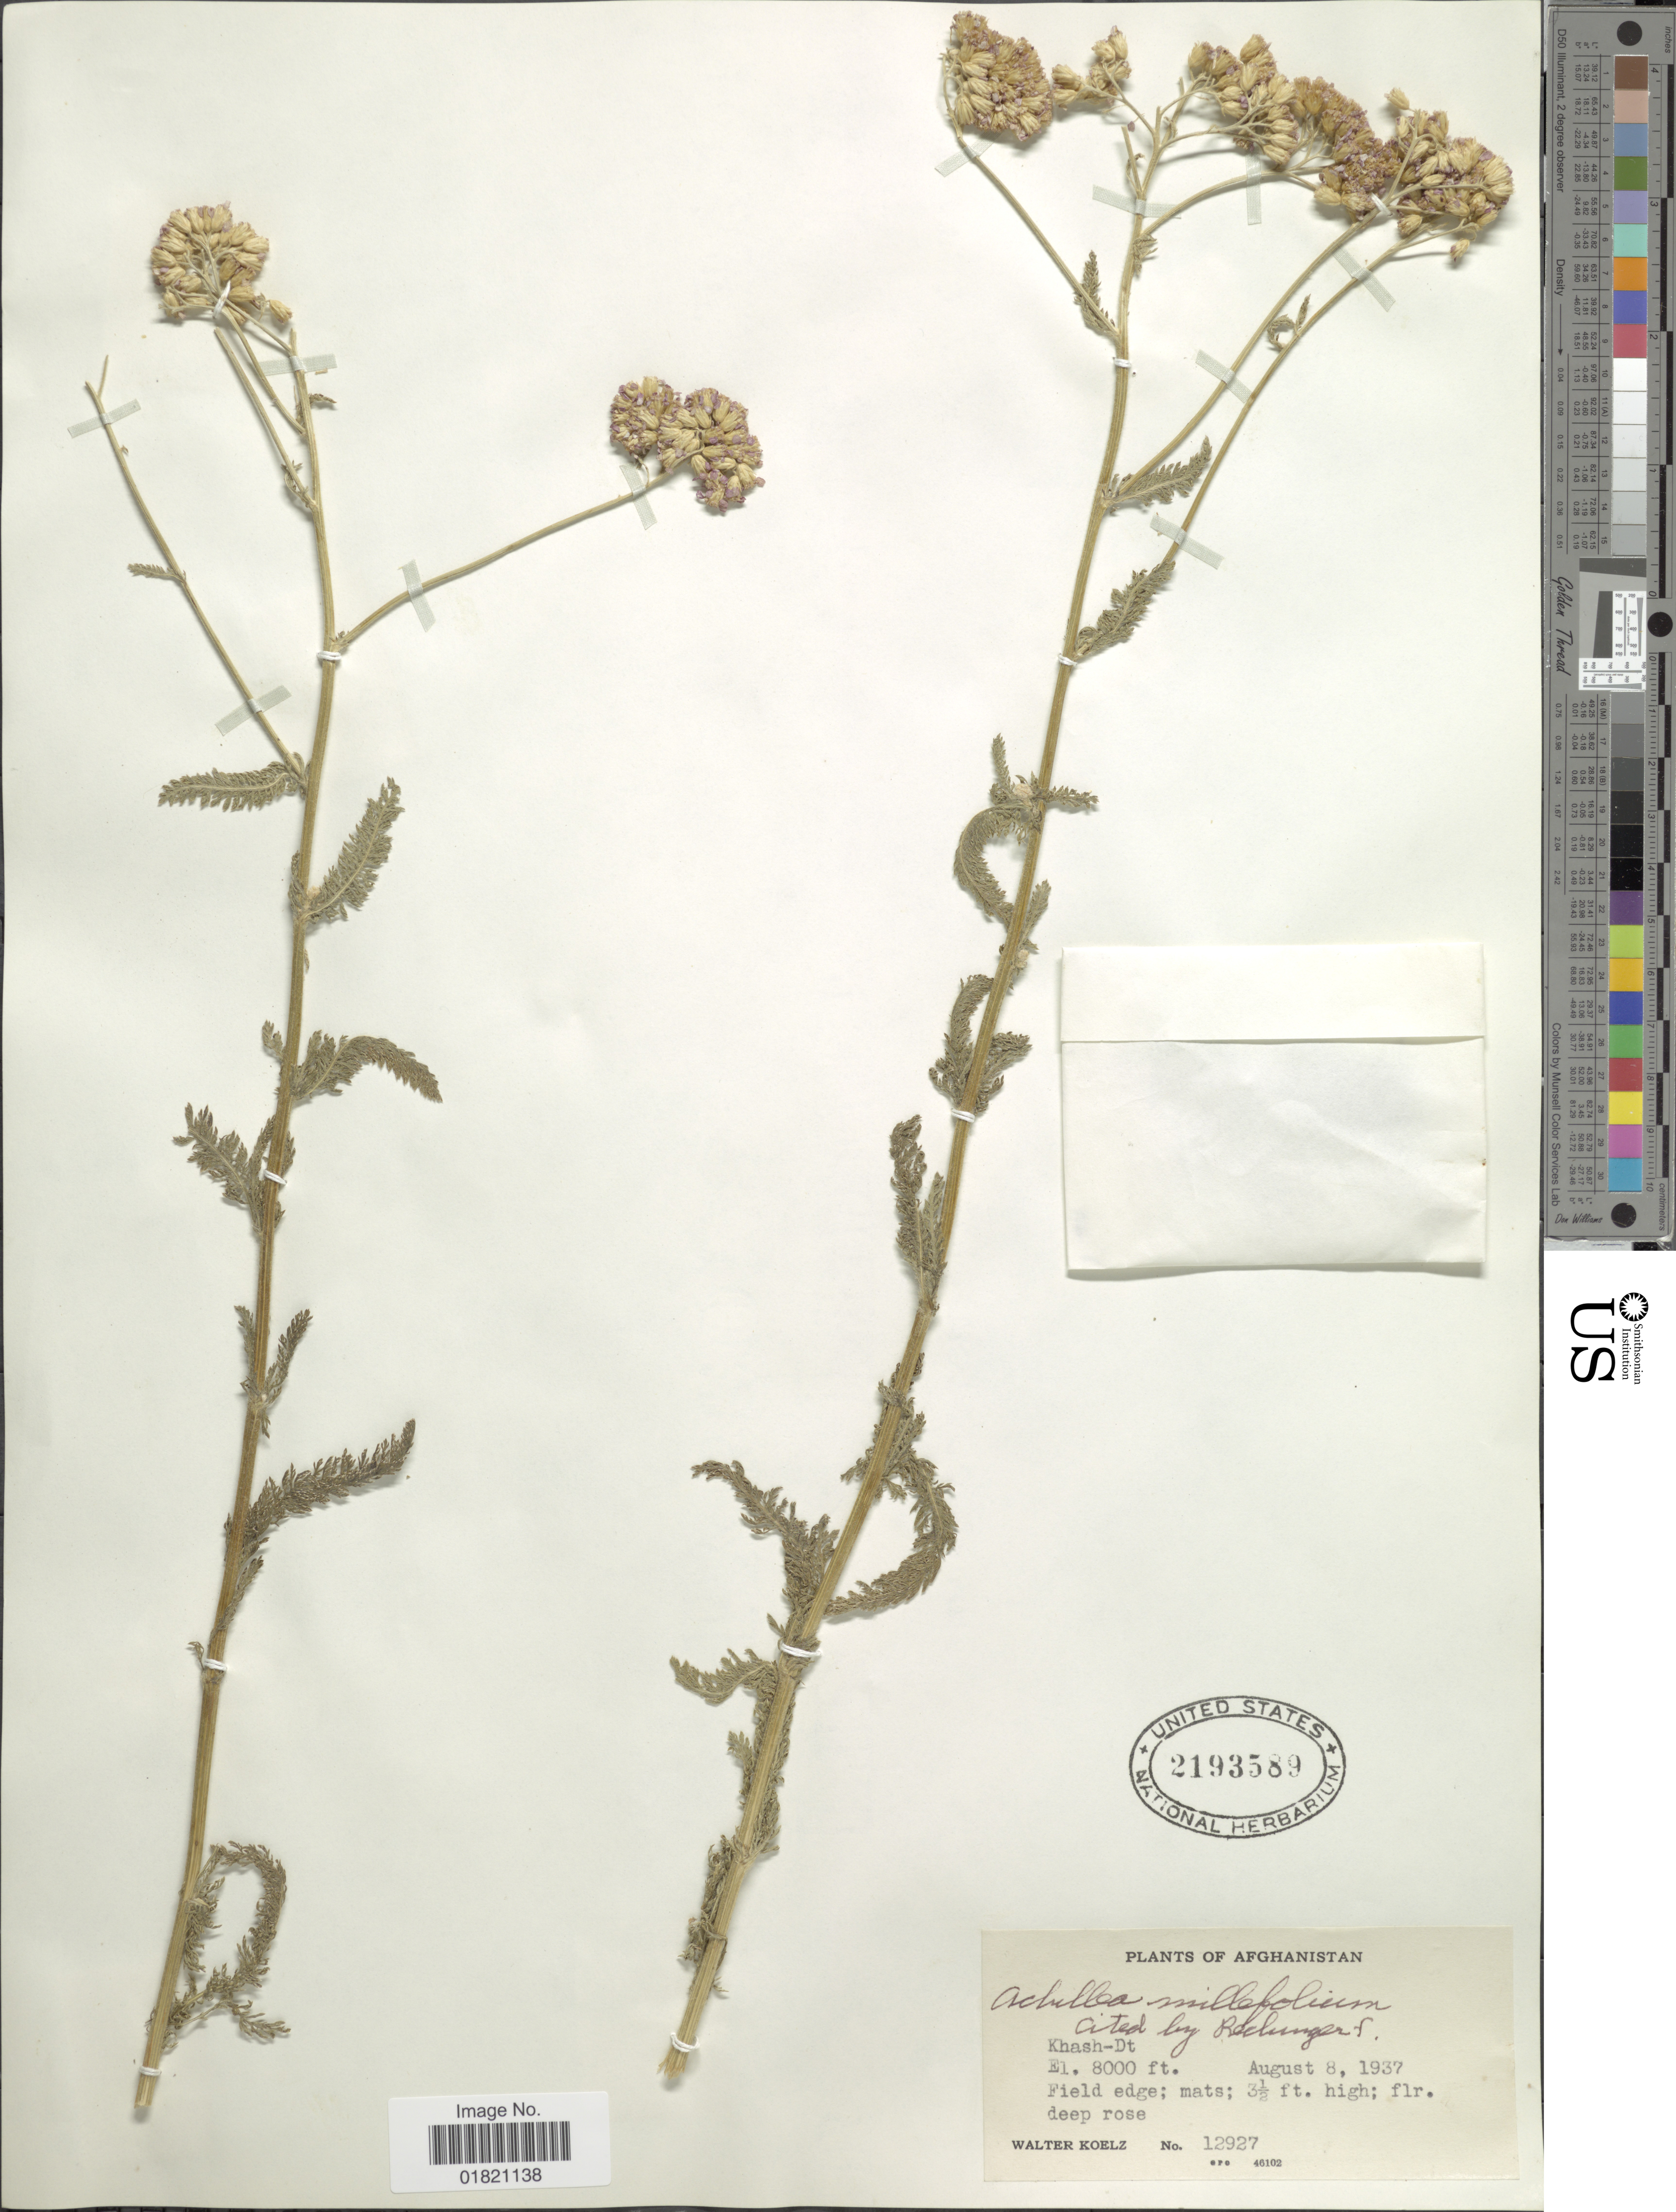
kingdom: Plantae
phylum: Tracheophyta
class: Magnoliopsida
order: Asterales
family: Asteraceae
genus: Achillea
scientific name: Achillea millefolium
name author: L.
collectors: W. N. Koelz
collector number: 12927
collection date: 1937-08-08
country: Afghanistan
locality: Khash-Dt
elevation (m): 2438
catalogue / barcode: US 2193589